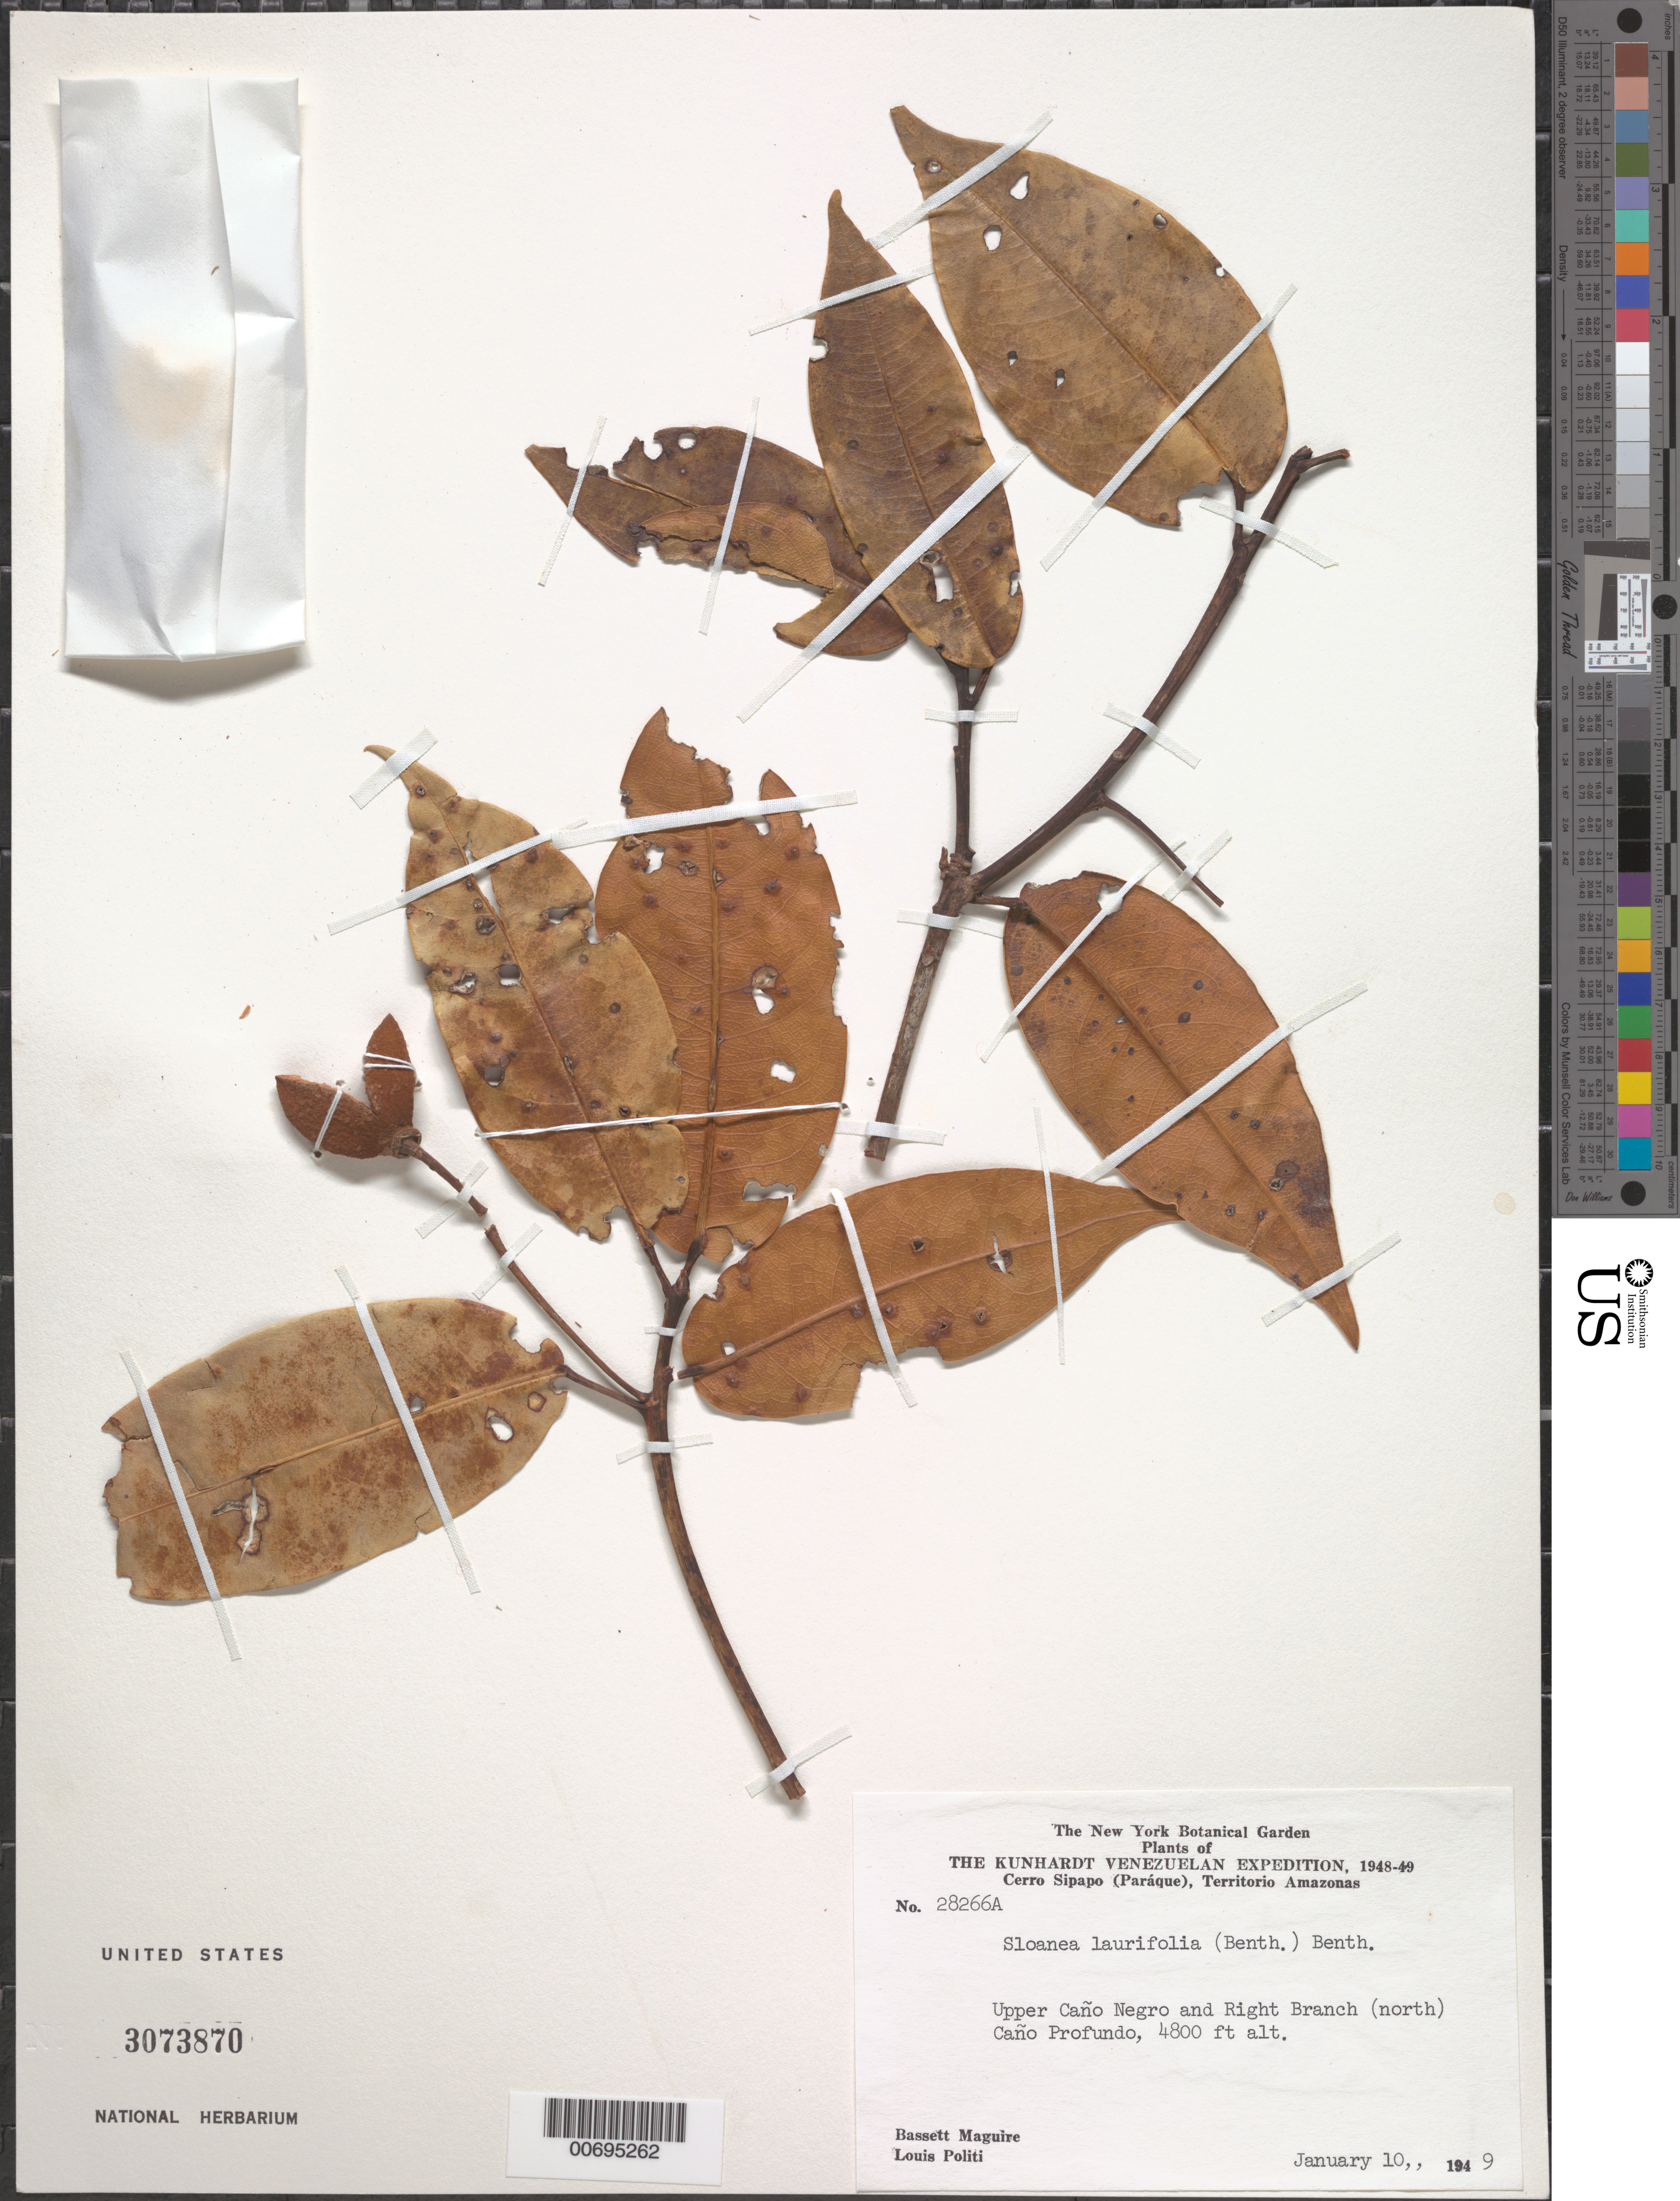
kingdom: Plantae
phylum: Tracheophyta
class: Magnoliopsida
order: Oxalidales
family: Elaeocarpaceae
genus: Sloanea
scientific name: Sloanea laurifolia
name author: (Benth.) Benth.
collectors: B. Maguire & L. Politi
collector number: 28266 A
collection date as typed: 10-Jan-49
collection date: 1949-01-10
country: Venezuela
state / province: Amazonas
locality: Cerro Sipapo (Paráque), upper Caño Negro and right branch Caño Profundo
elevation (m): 1440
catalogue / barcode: US 3073870